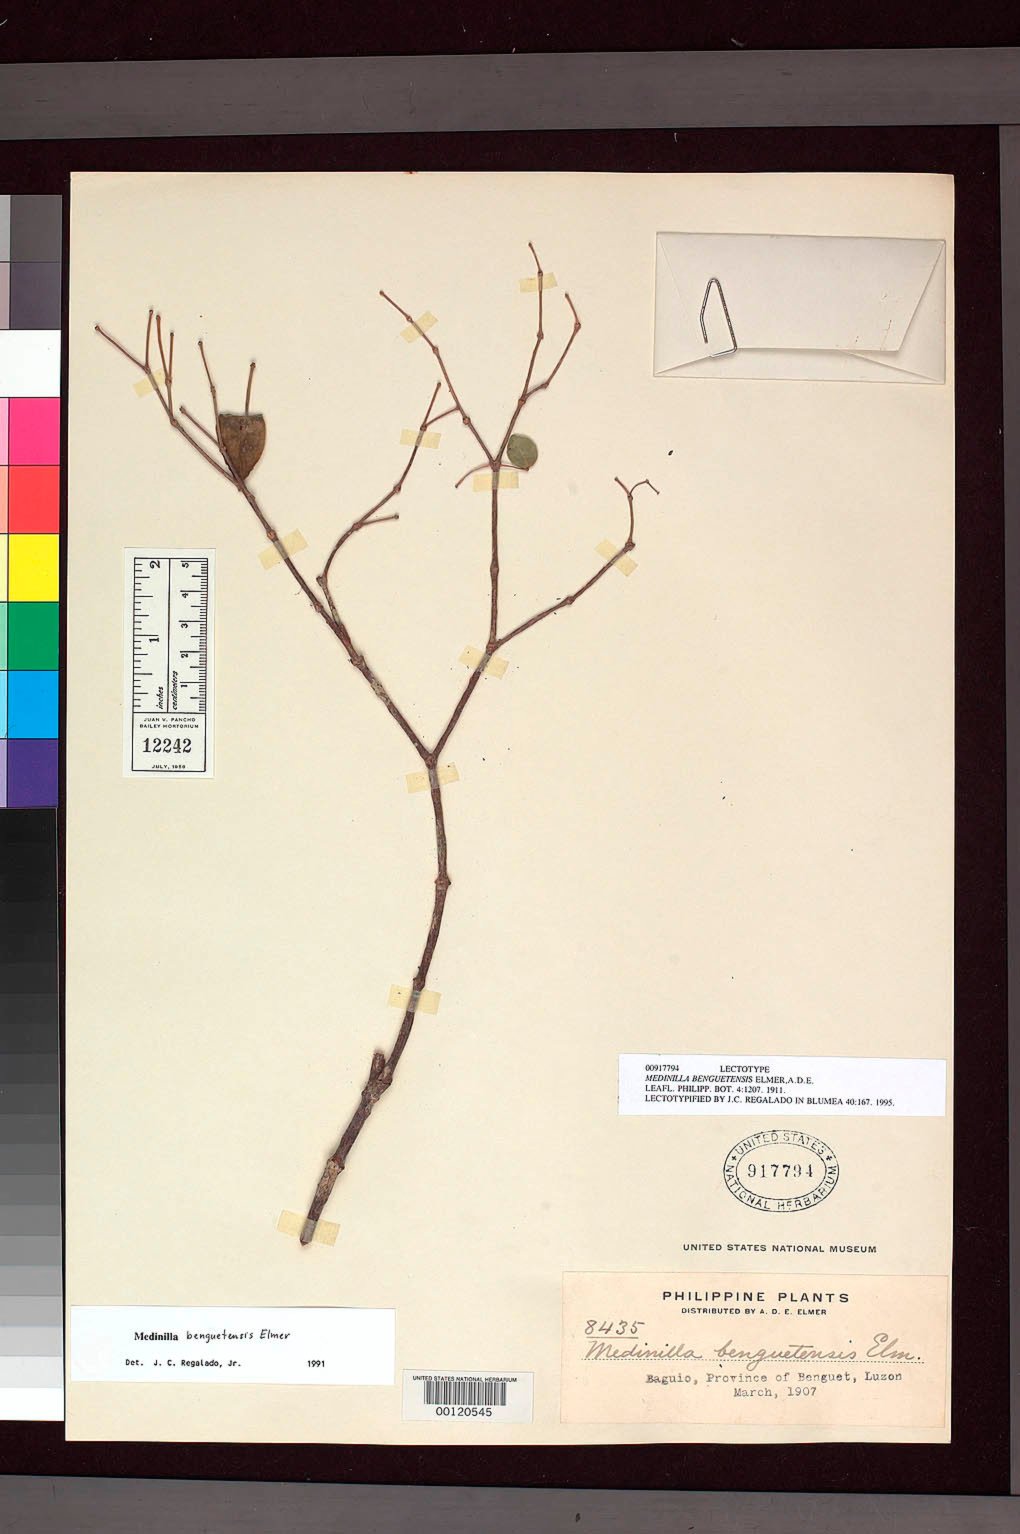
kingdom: Plantae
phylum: Tracheophyta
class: Magnoliopsida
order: Myrtales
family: Melastomataceae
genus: Medinilla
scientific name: Medinilla benguetensis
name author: Elmer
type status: Lectotype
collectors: A. D. E. Elmer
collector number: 8435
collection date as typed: Mar 1907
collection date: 1907-03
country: Philippines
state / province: Cordillera (Administrative Region)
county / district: Benguet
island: Luzon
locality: Baguio, Mt. Santo Tomas.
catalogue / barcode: US 917794